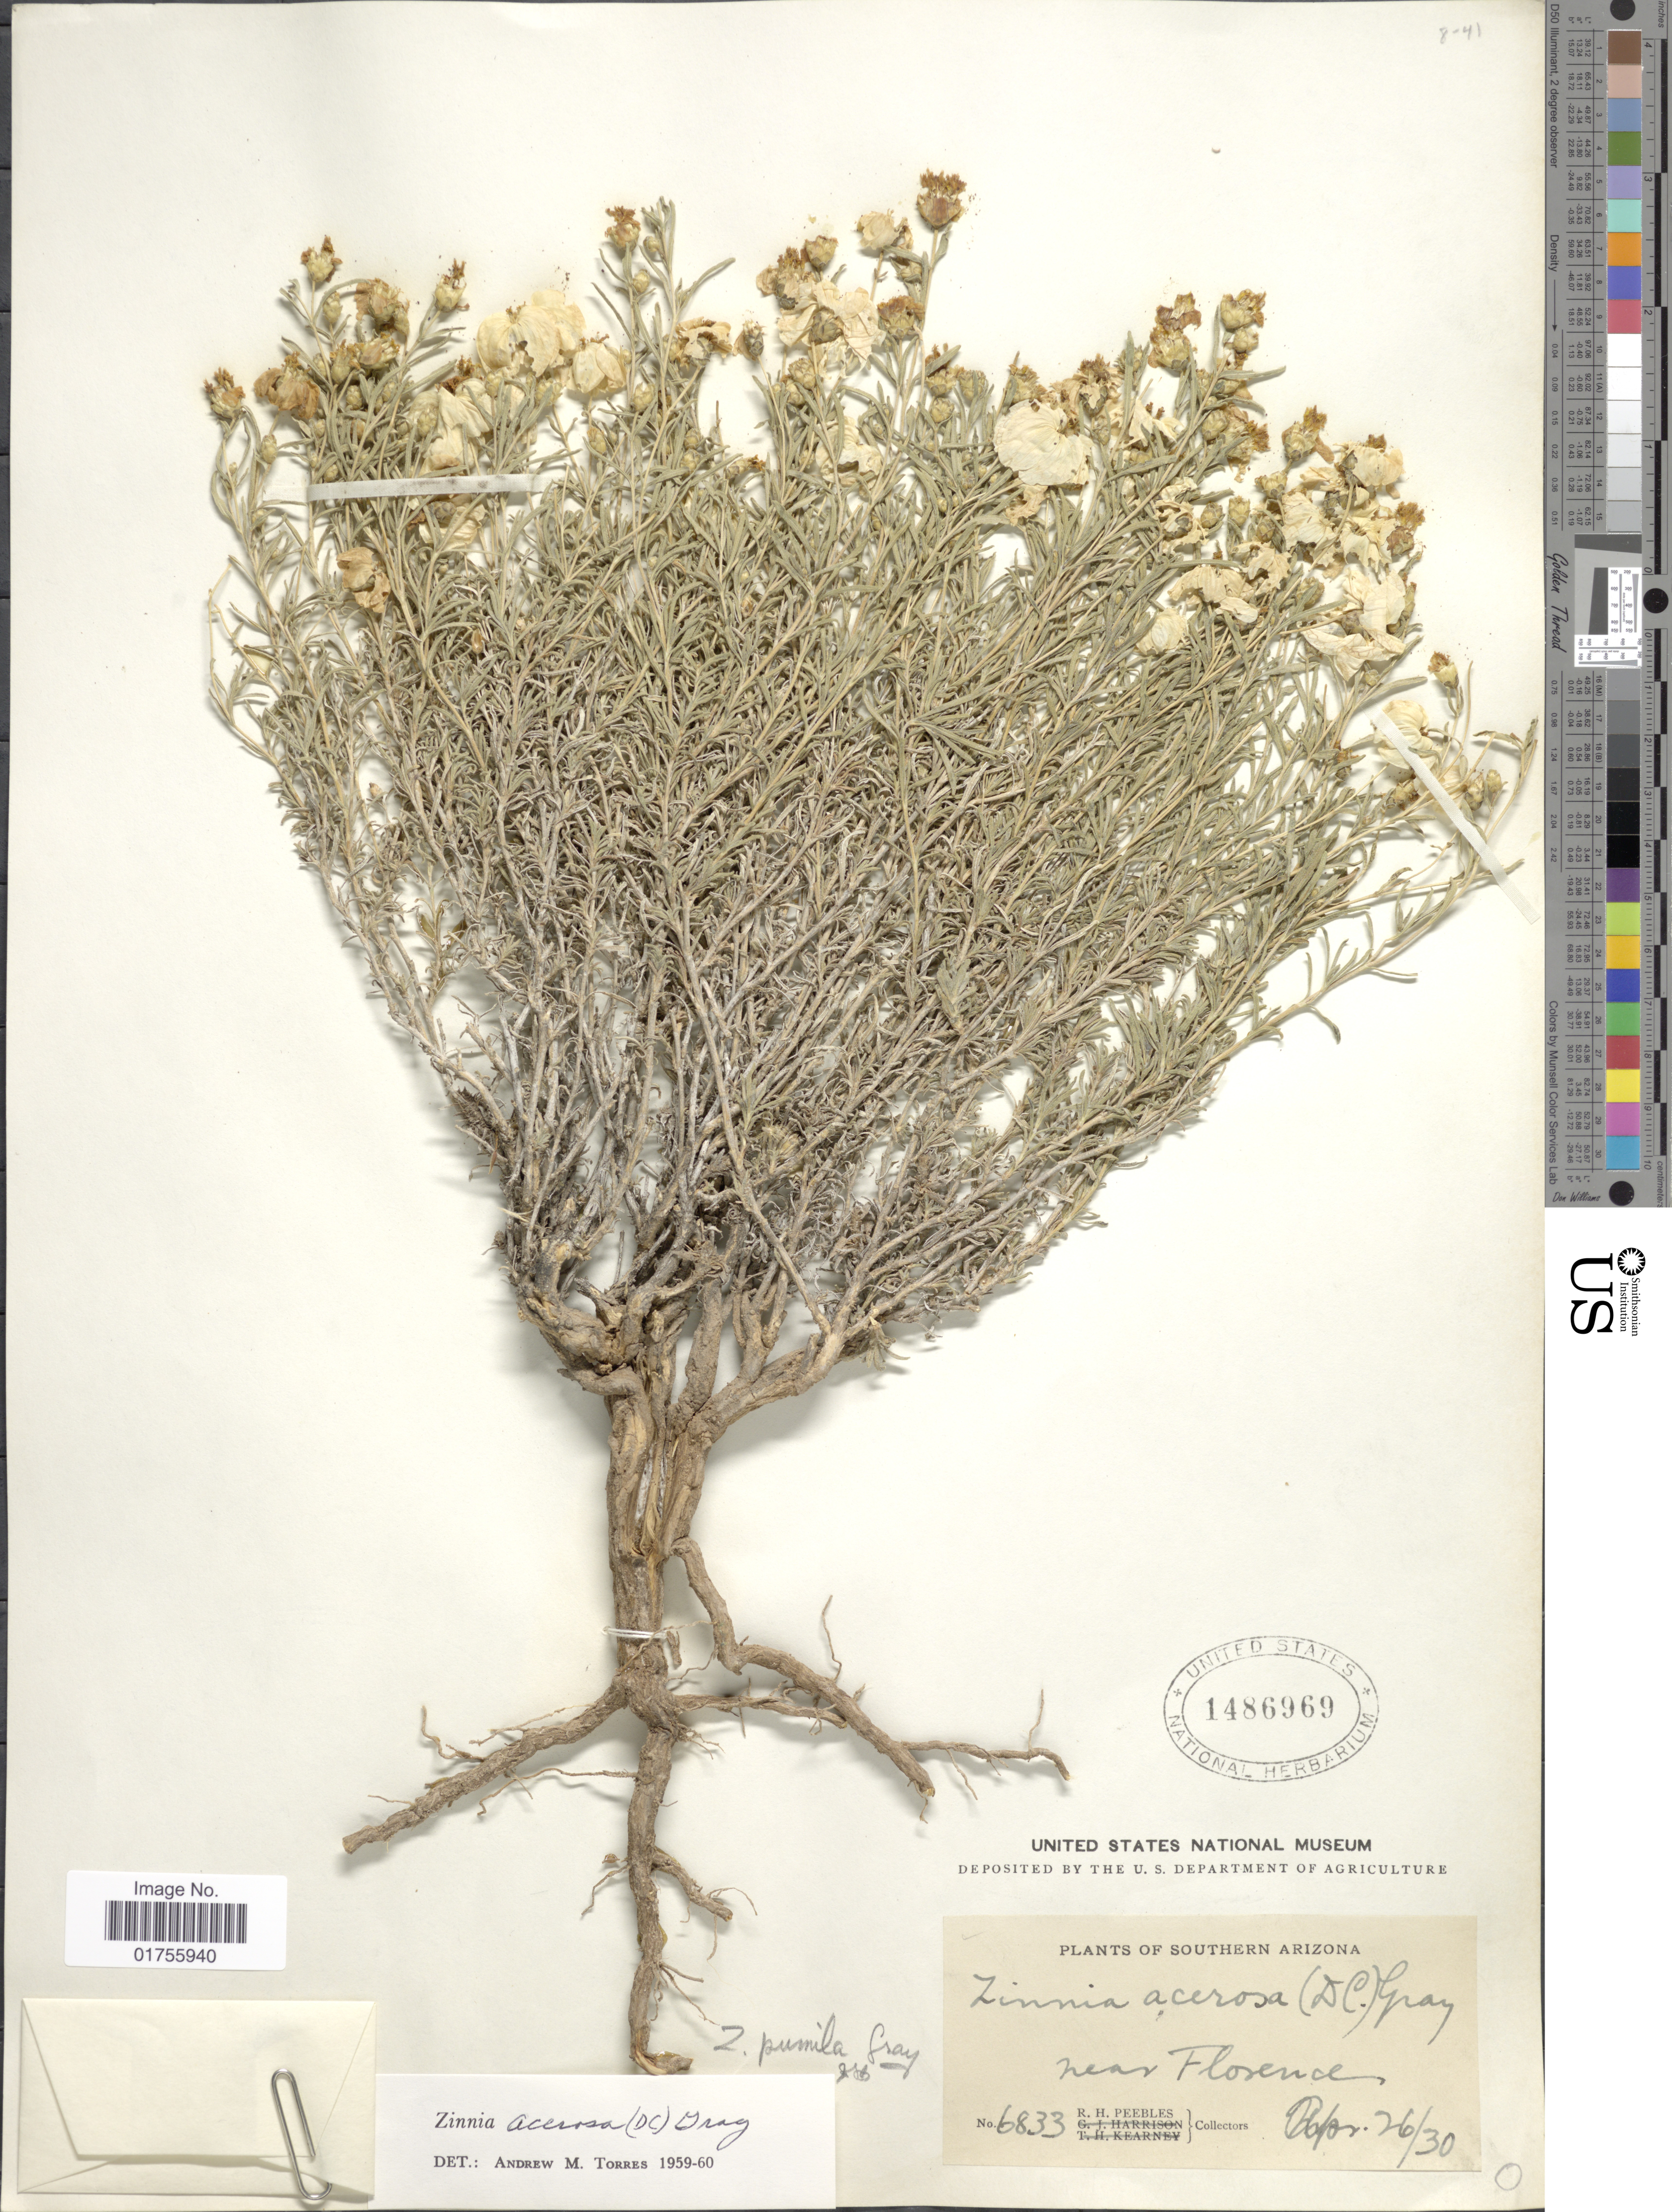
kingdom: Plantae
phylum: Tracheophyta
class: Magnoliopsida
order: Asterales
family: Asteraceae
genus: Zinnia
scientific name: Zinnia acerosa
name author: (DC.) A. Gray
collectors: R. H. Peebles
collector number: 6833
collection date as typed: Transcribed d/m/y: 26/4/30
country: United States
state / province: Arizona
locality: Near Florence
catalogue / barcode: US 1486969